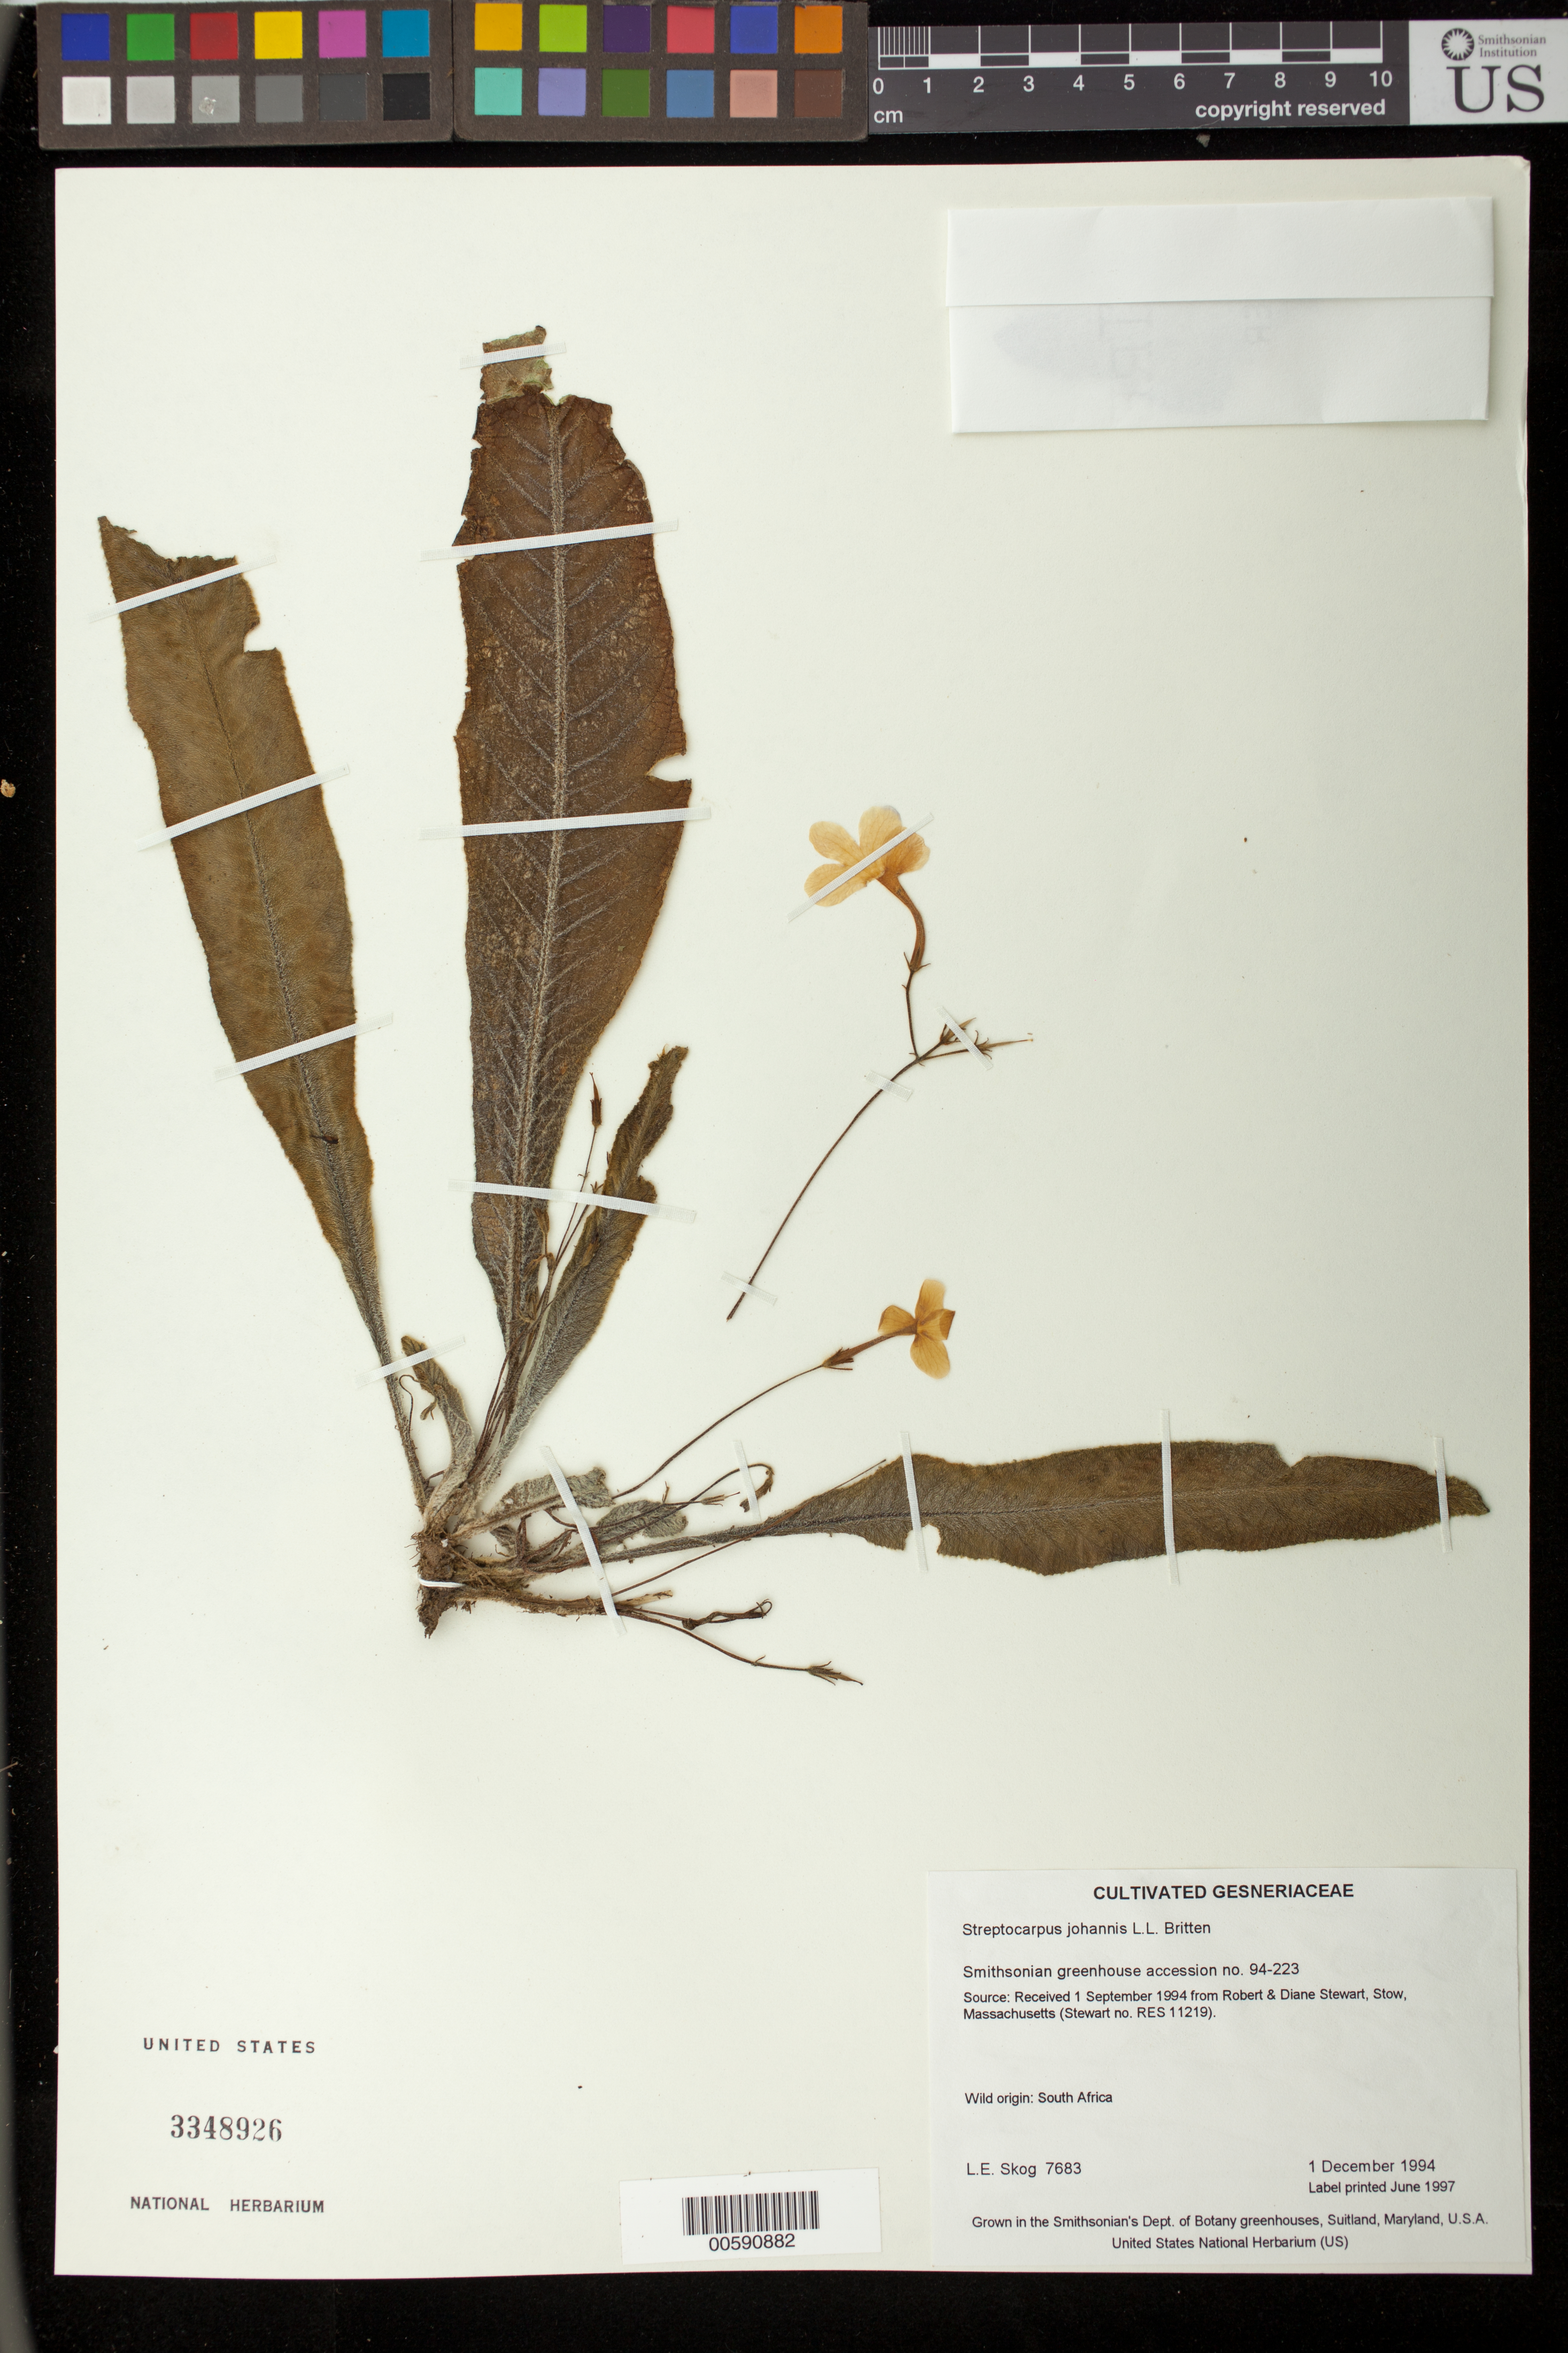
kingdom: Plantae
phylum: Tracheophyta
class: Magnoliopsida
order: Lamiales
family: Gesneriaceae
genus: Streptocarpus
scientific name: Streptocarpus johannis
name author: L.L. Britten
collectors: L. E. Skog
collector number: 7683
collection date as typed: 01 Dec 1994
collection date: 1994-12-01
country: South Africa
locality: Grown in the Smithsonian's Dept. of Botany greenhouses, Suitland, Maryland, U.S.A.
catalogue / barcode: US 3348926